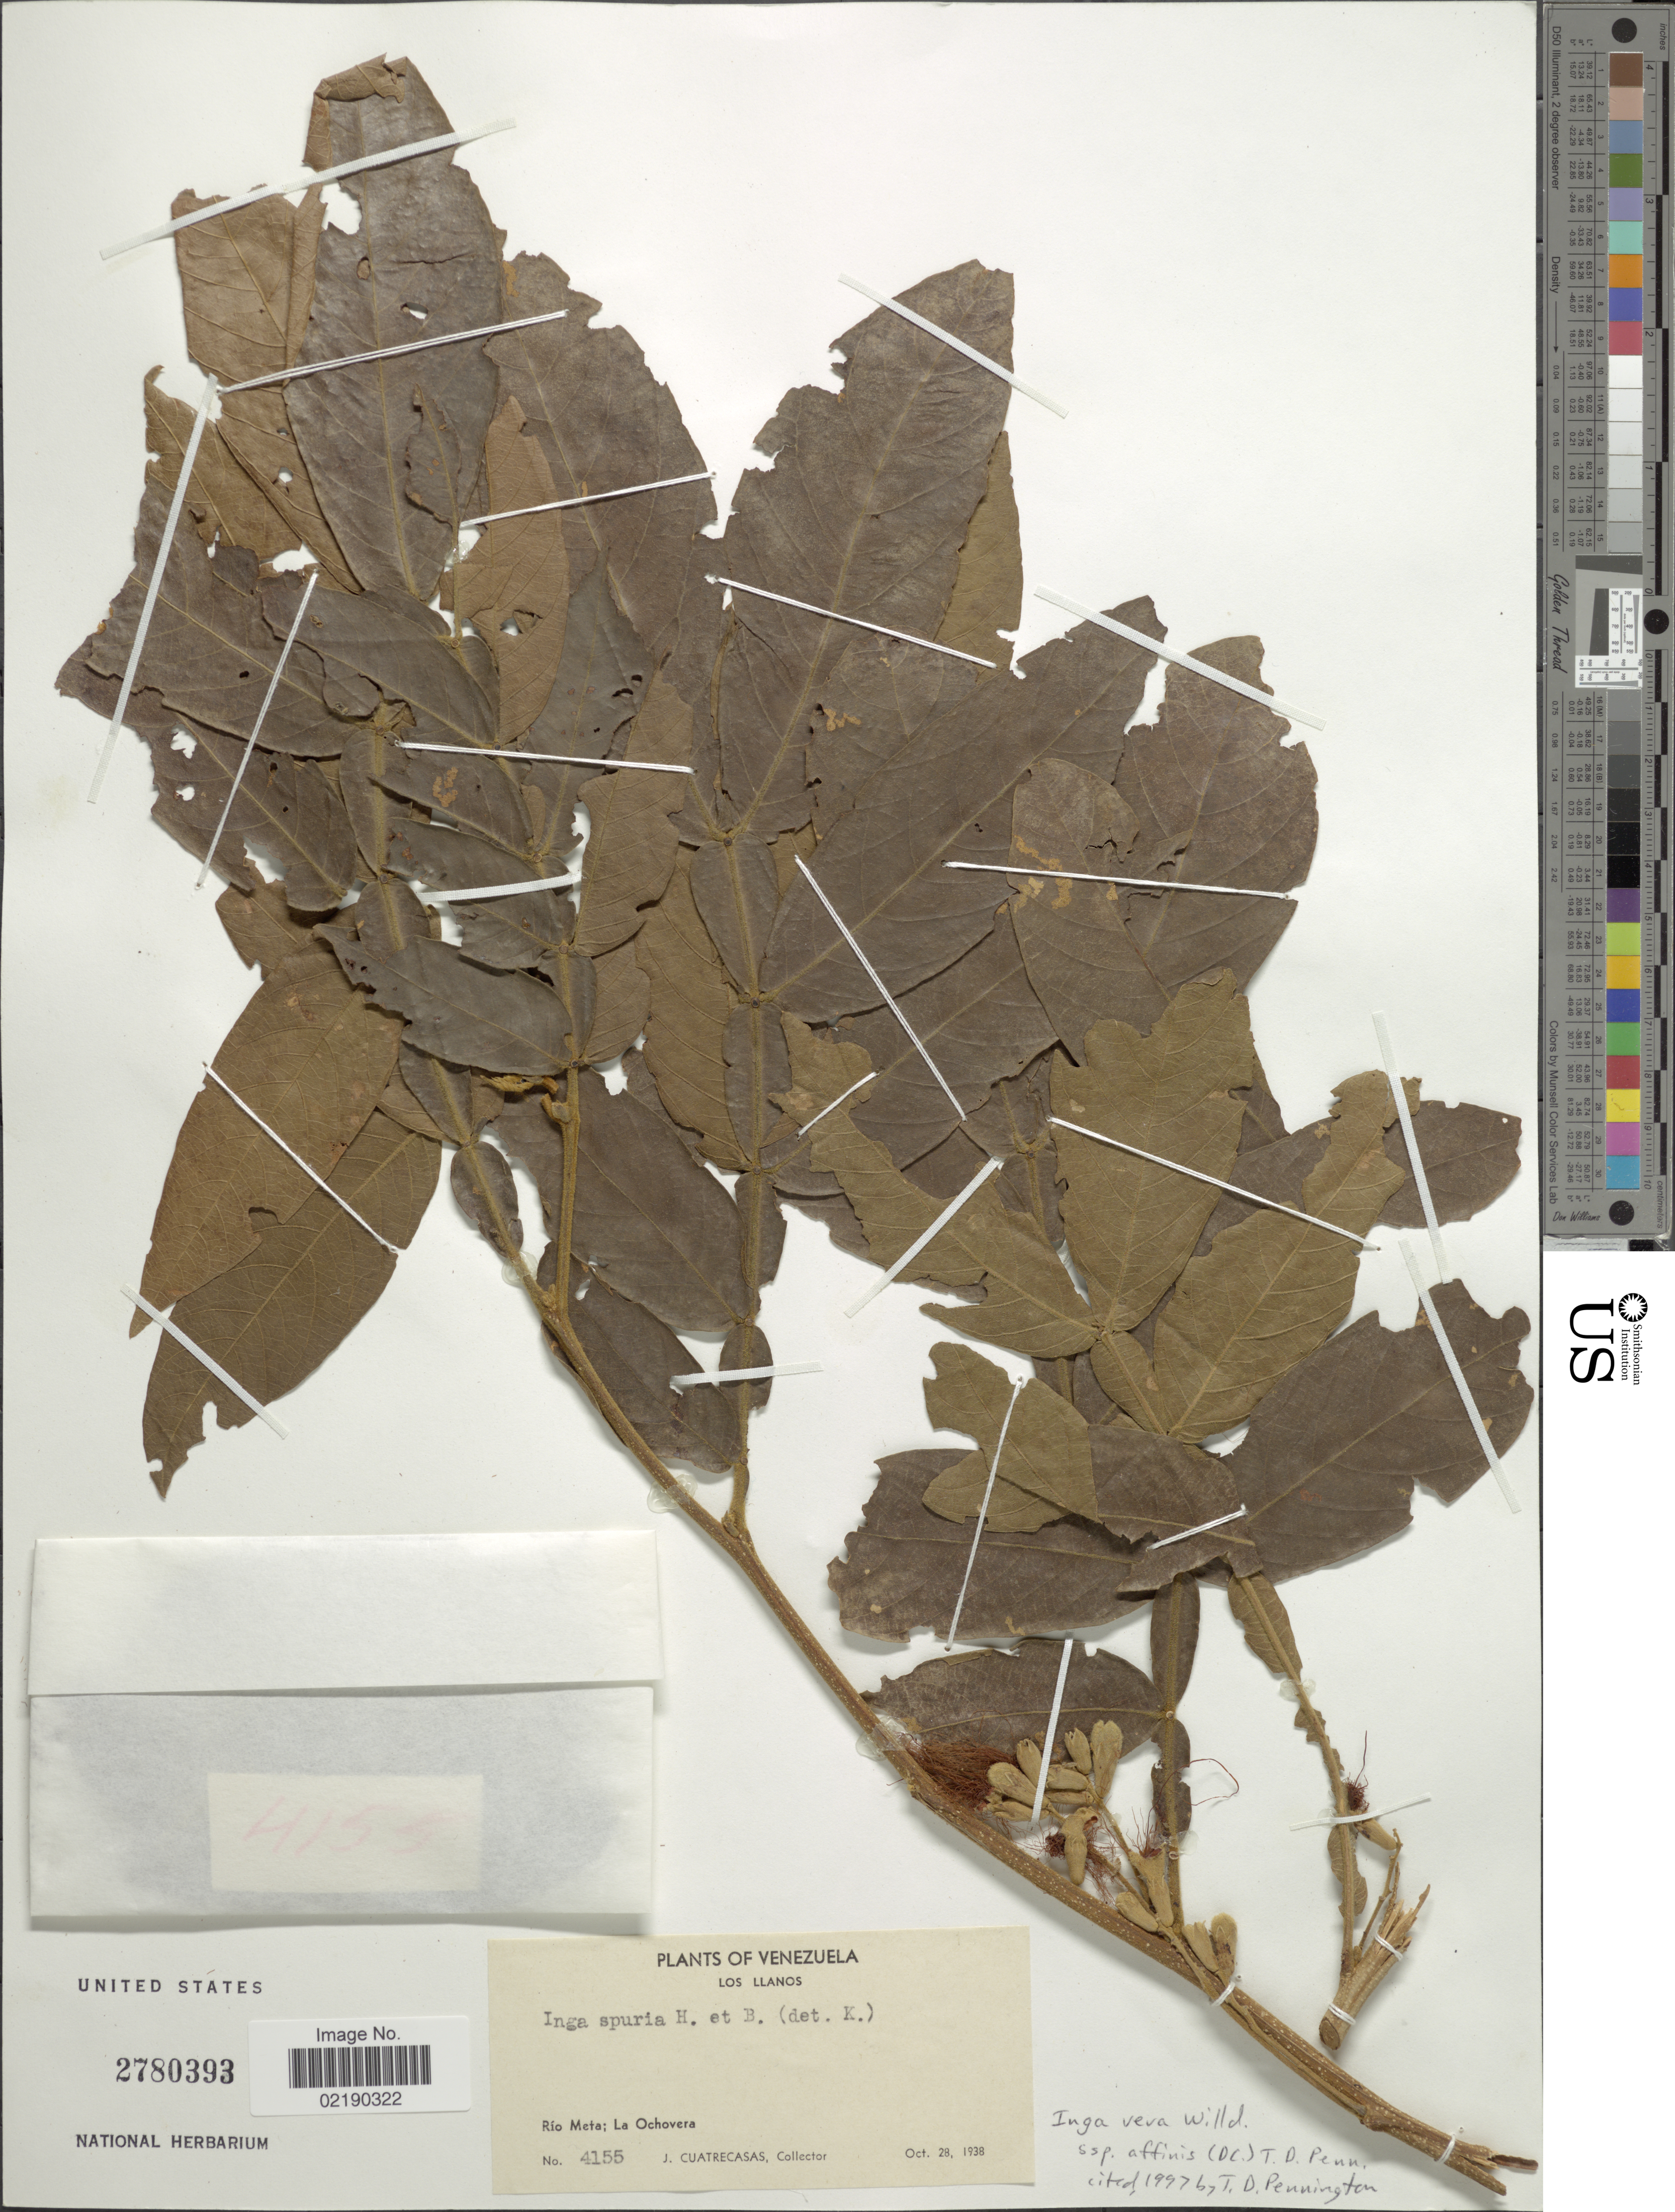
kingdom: Plantae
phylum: Tracheophyta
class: Magnoliopsida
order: Fabales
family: Fabaceae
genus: Inga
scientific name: Inga vera subsp. affinis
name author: (DC.) T.D. Penn.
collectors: J. Cuatrecasas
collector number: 4155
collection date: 1938-10-28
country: Venezuela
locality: Los Llanos. Rio Meta; La Ochovera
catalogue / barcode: US 2780393